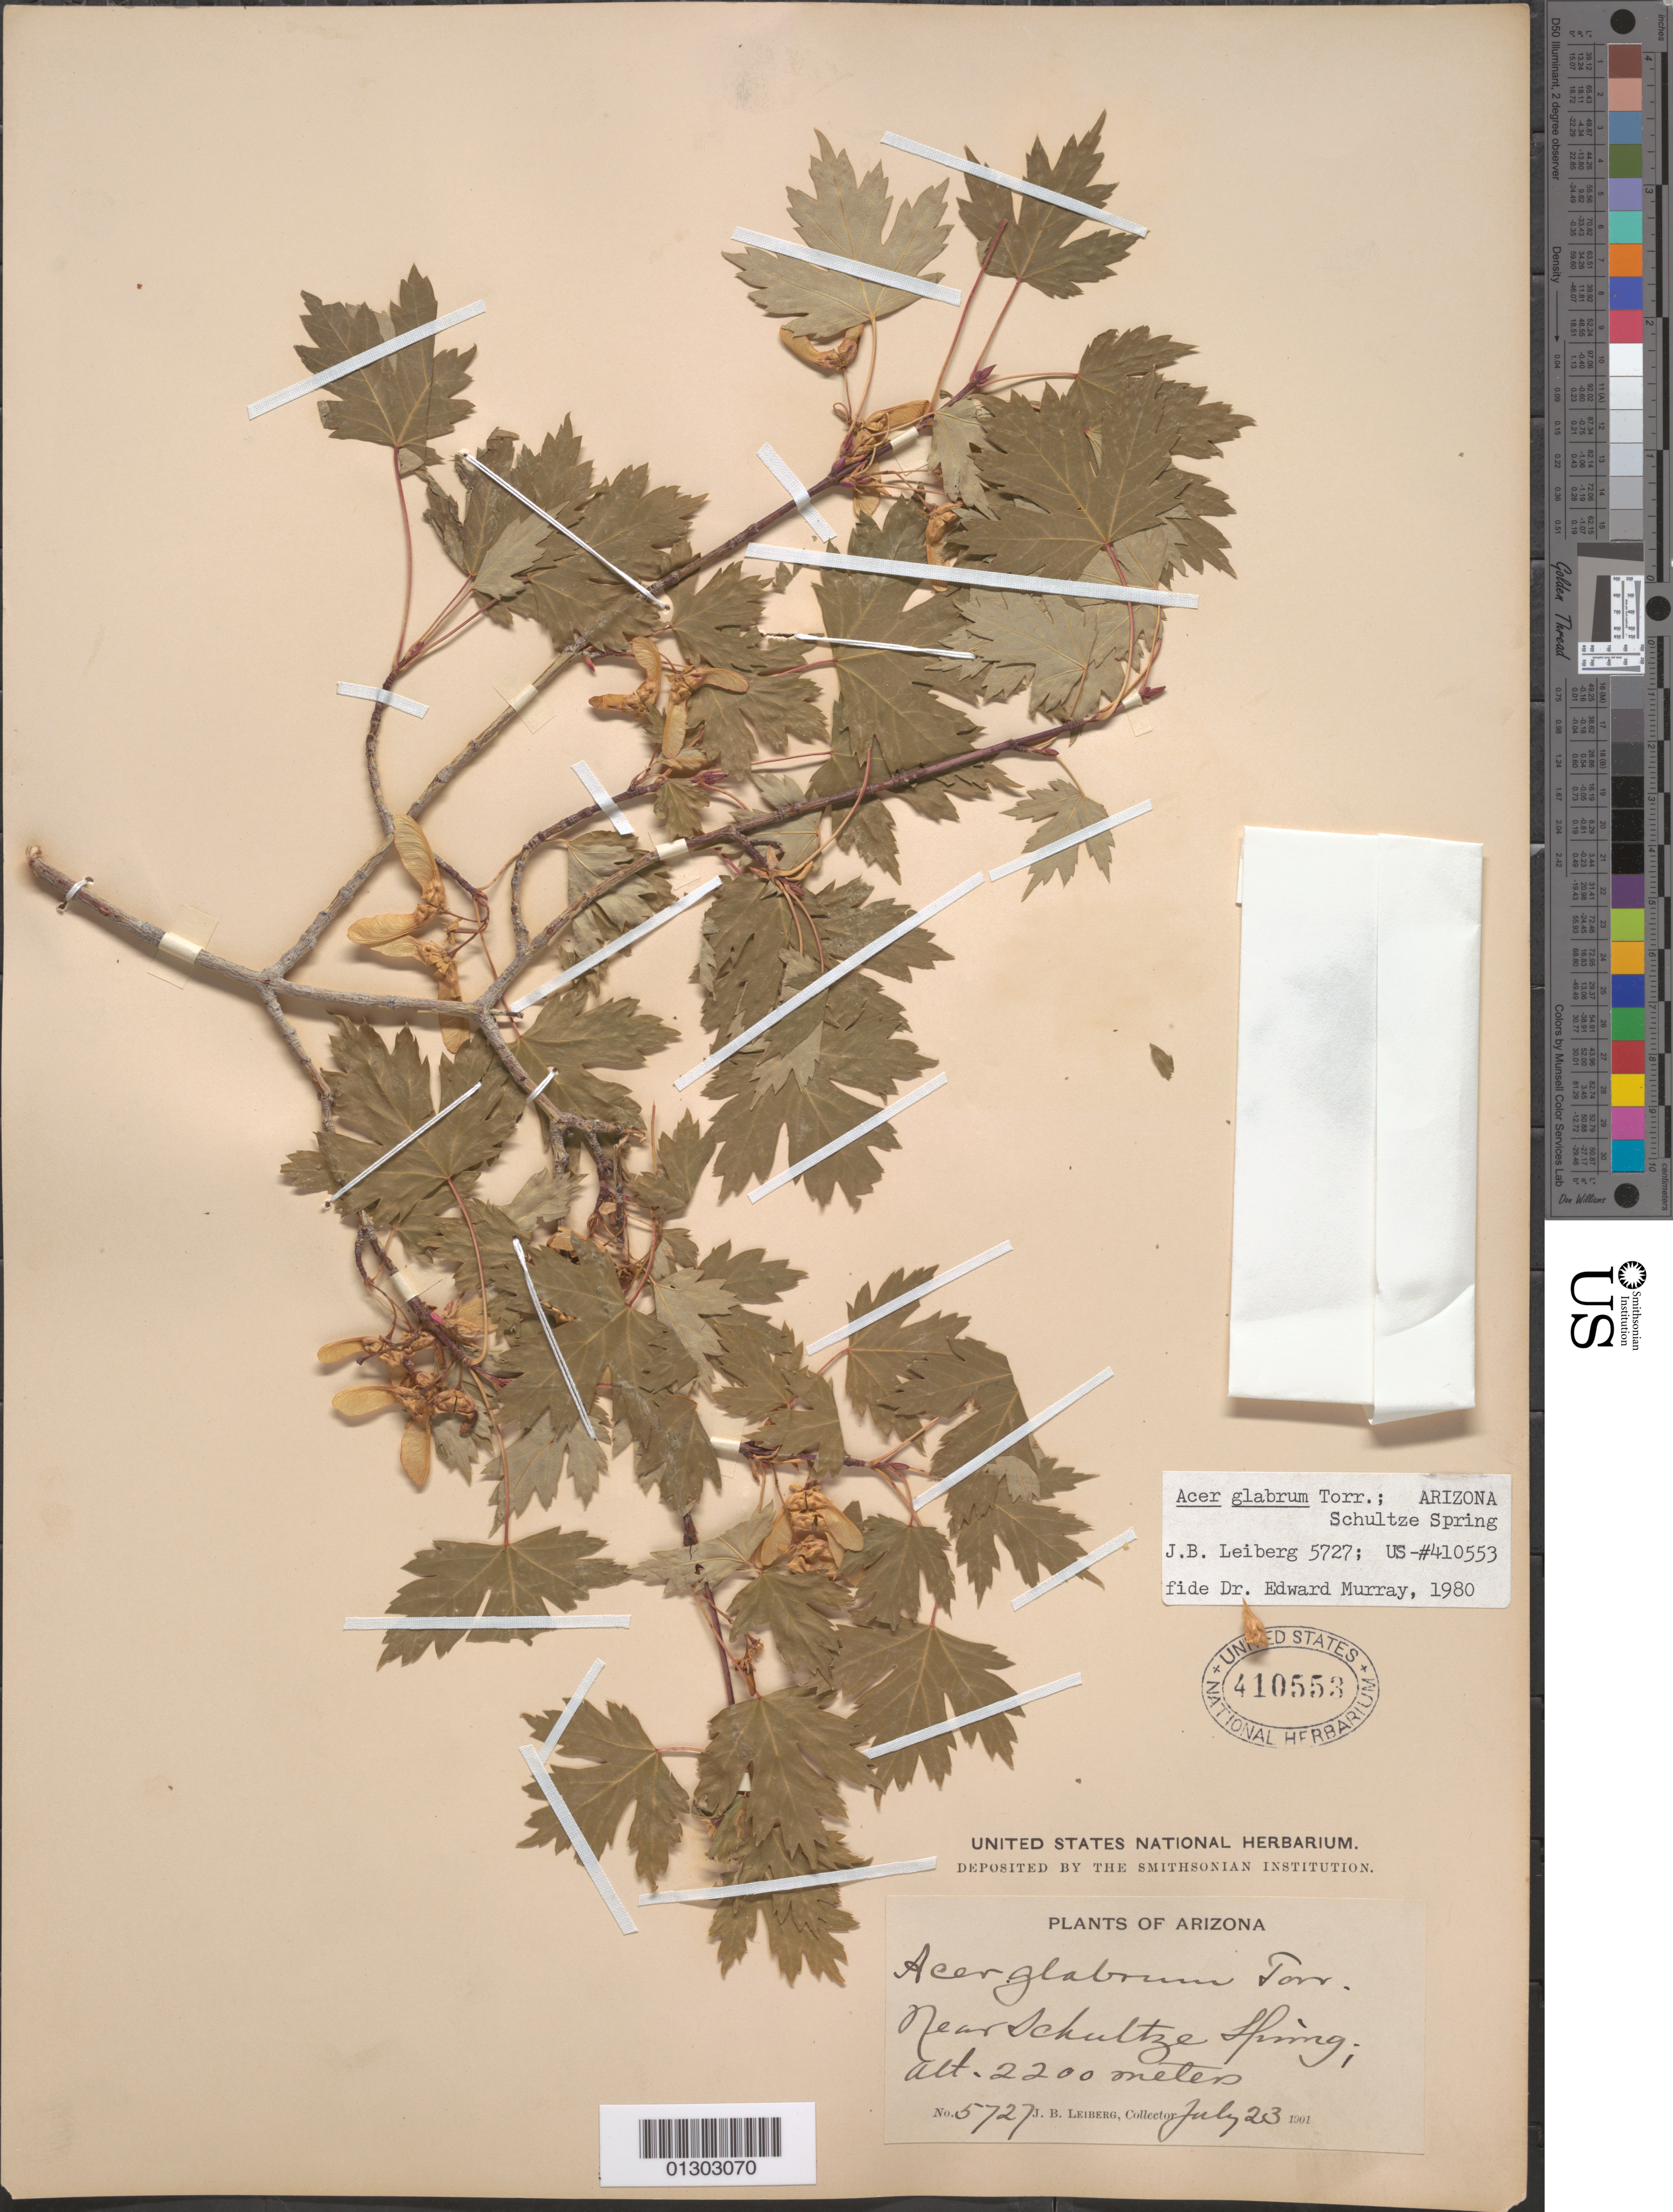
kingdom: Plantae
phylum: Tracheophyta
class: Magnoliopsida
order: Sapindales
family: Sapindaceae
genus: Acer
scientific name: Acer glabrum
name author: Torr.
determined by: Murray, Edward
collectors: J. B. Leiberg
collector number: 5727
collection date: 1901-07-23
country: United States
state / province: Arizona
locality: Schultze Spring, near.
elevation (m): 2200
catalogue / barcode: US 410553